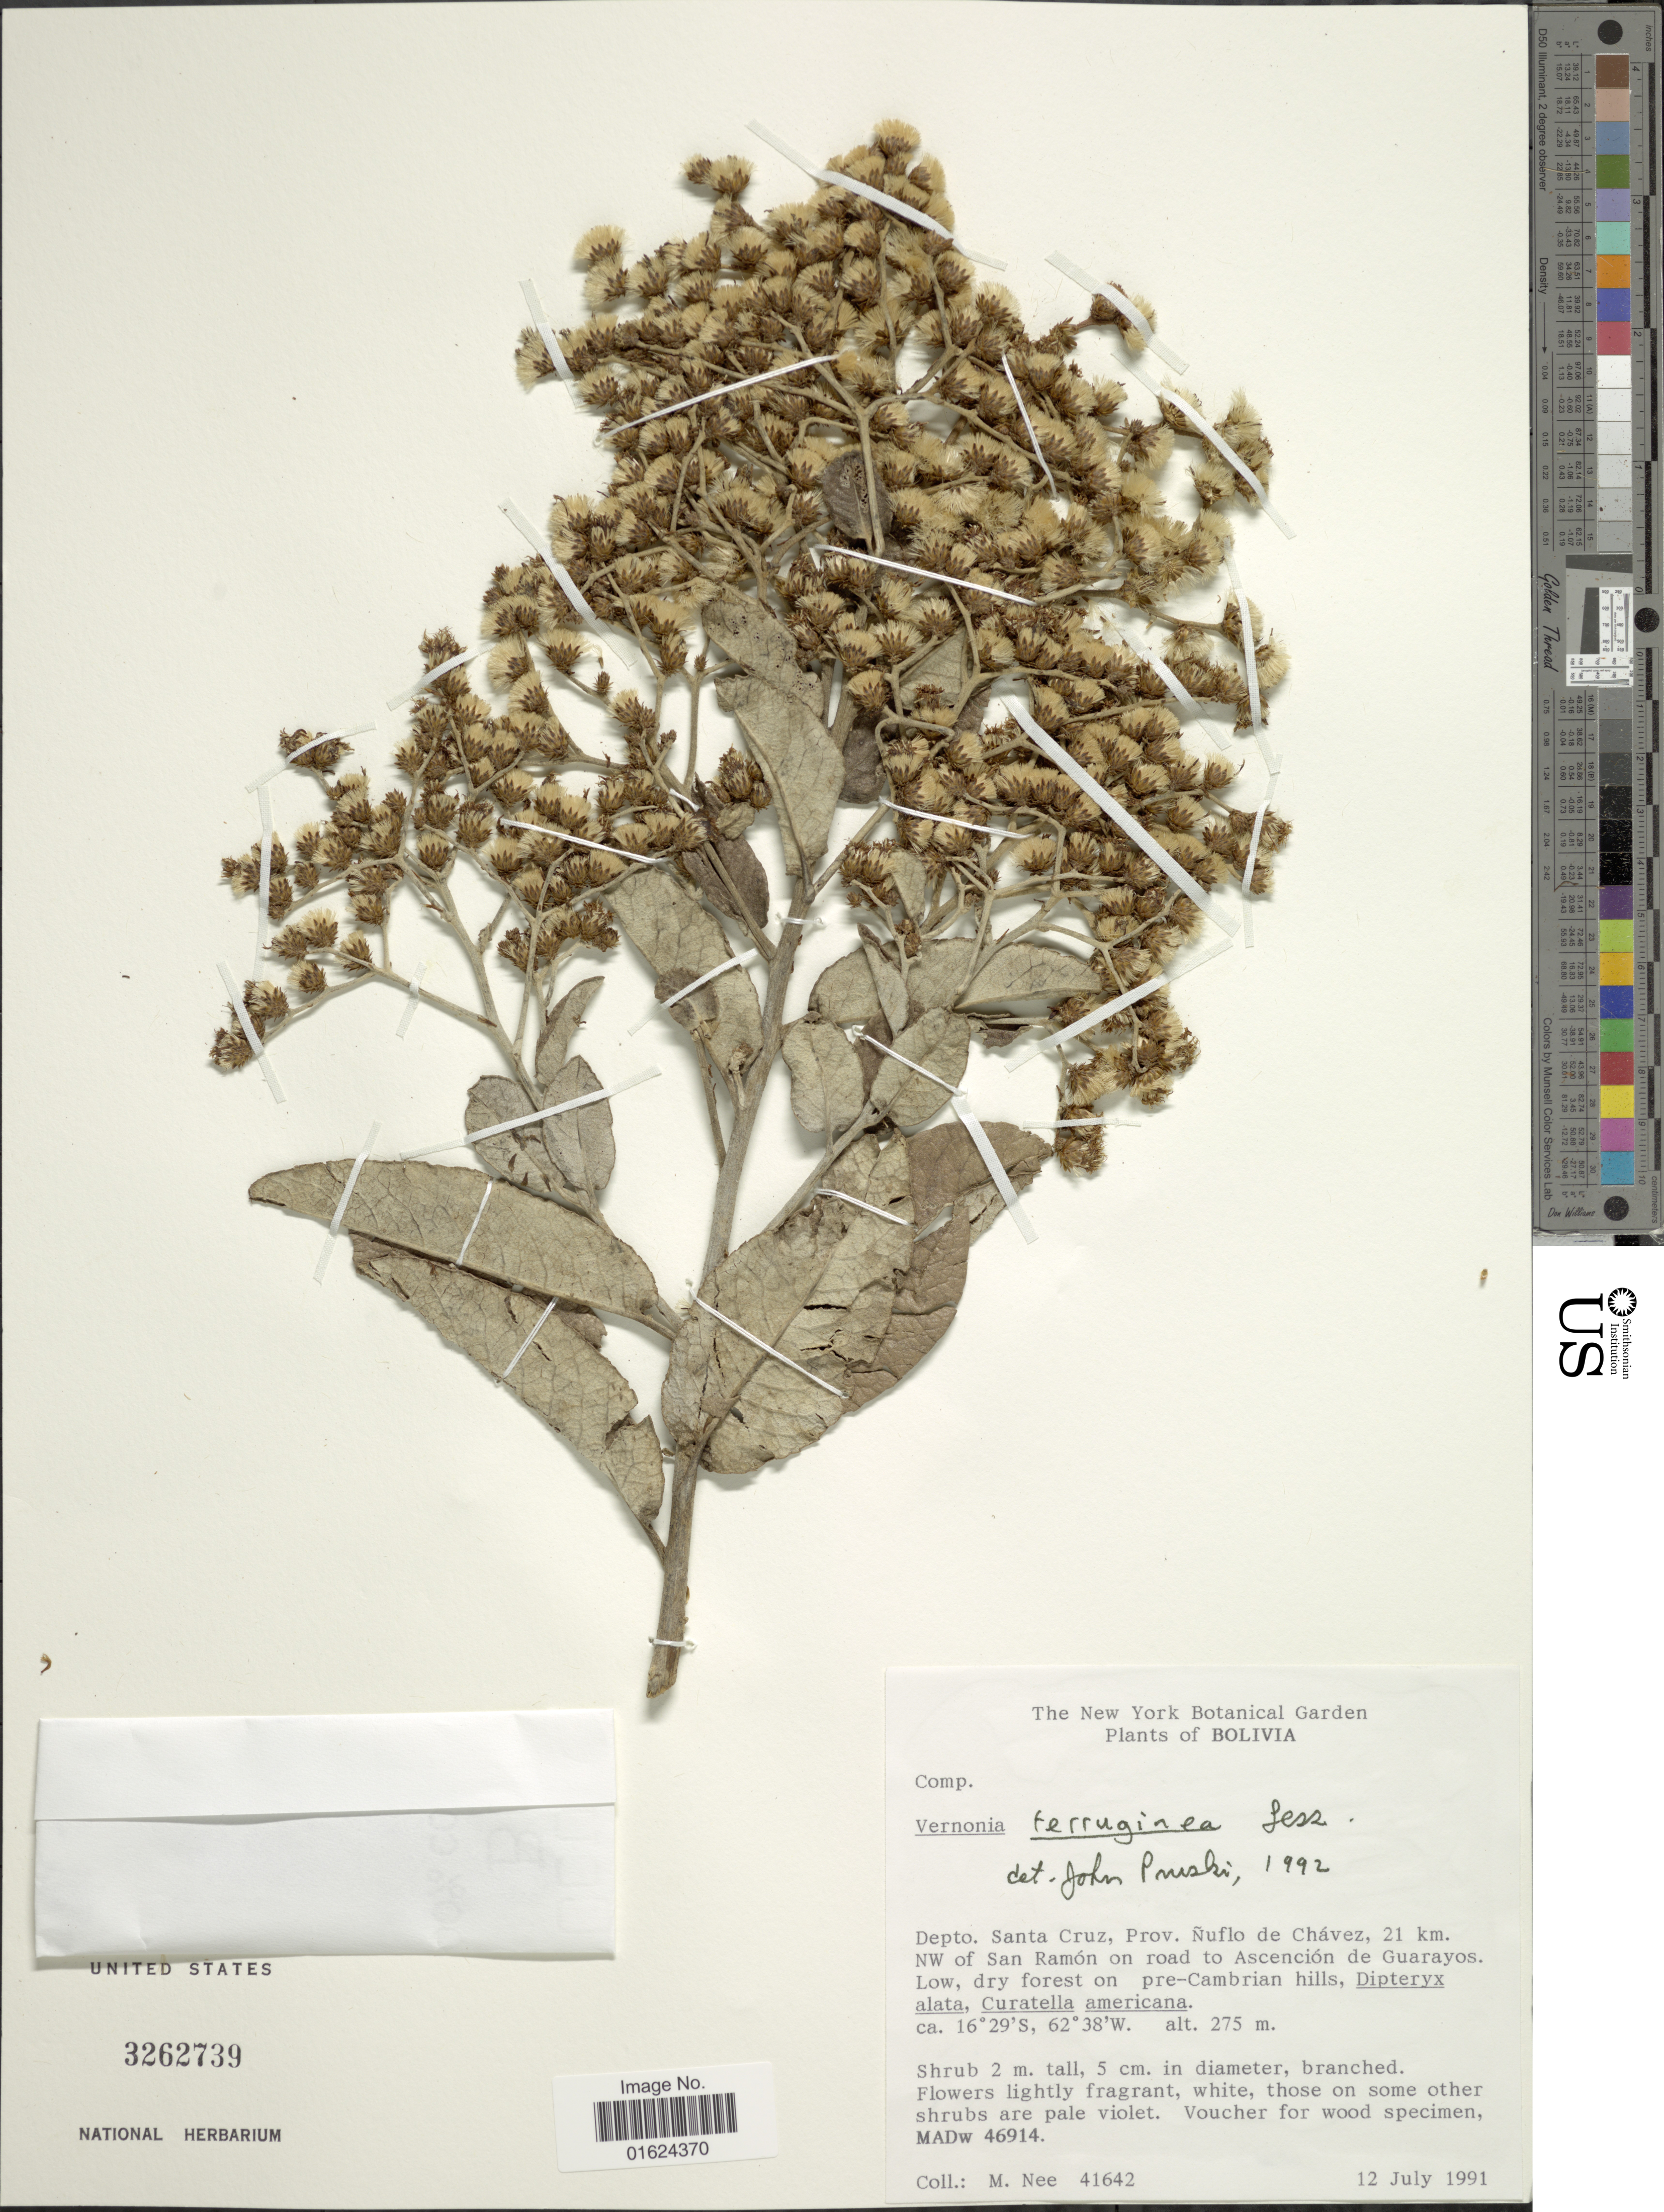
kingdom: Plantae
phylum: Tracheophyta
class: Magnoliopsida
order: Asterales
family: Asteraceae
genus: Vernonanthura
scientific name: Vernonanthura ferruginea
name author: (Less.) H. Rob.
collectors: M. Nee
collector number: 41642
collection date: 1991-07-12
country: Bolivia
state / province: Santa Cruz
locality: Bolivia. Depto. Santa Cruz, Prov. Nuflo de Chavez, 21 km. NW of San Ramon on road to Ascencion de Guarayos.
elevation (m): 275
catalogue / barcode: US 3262739